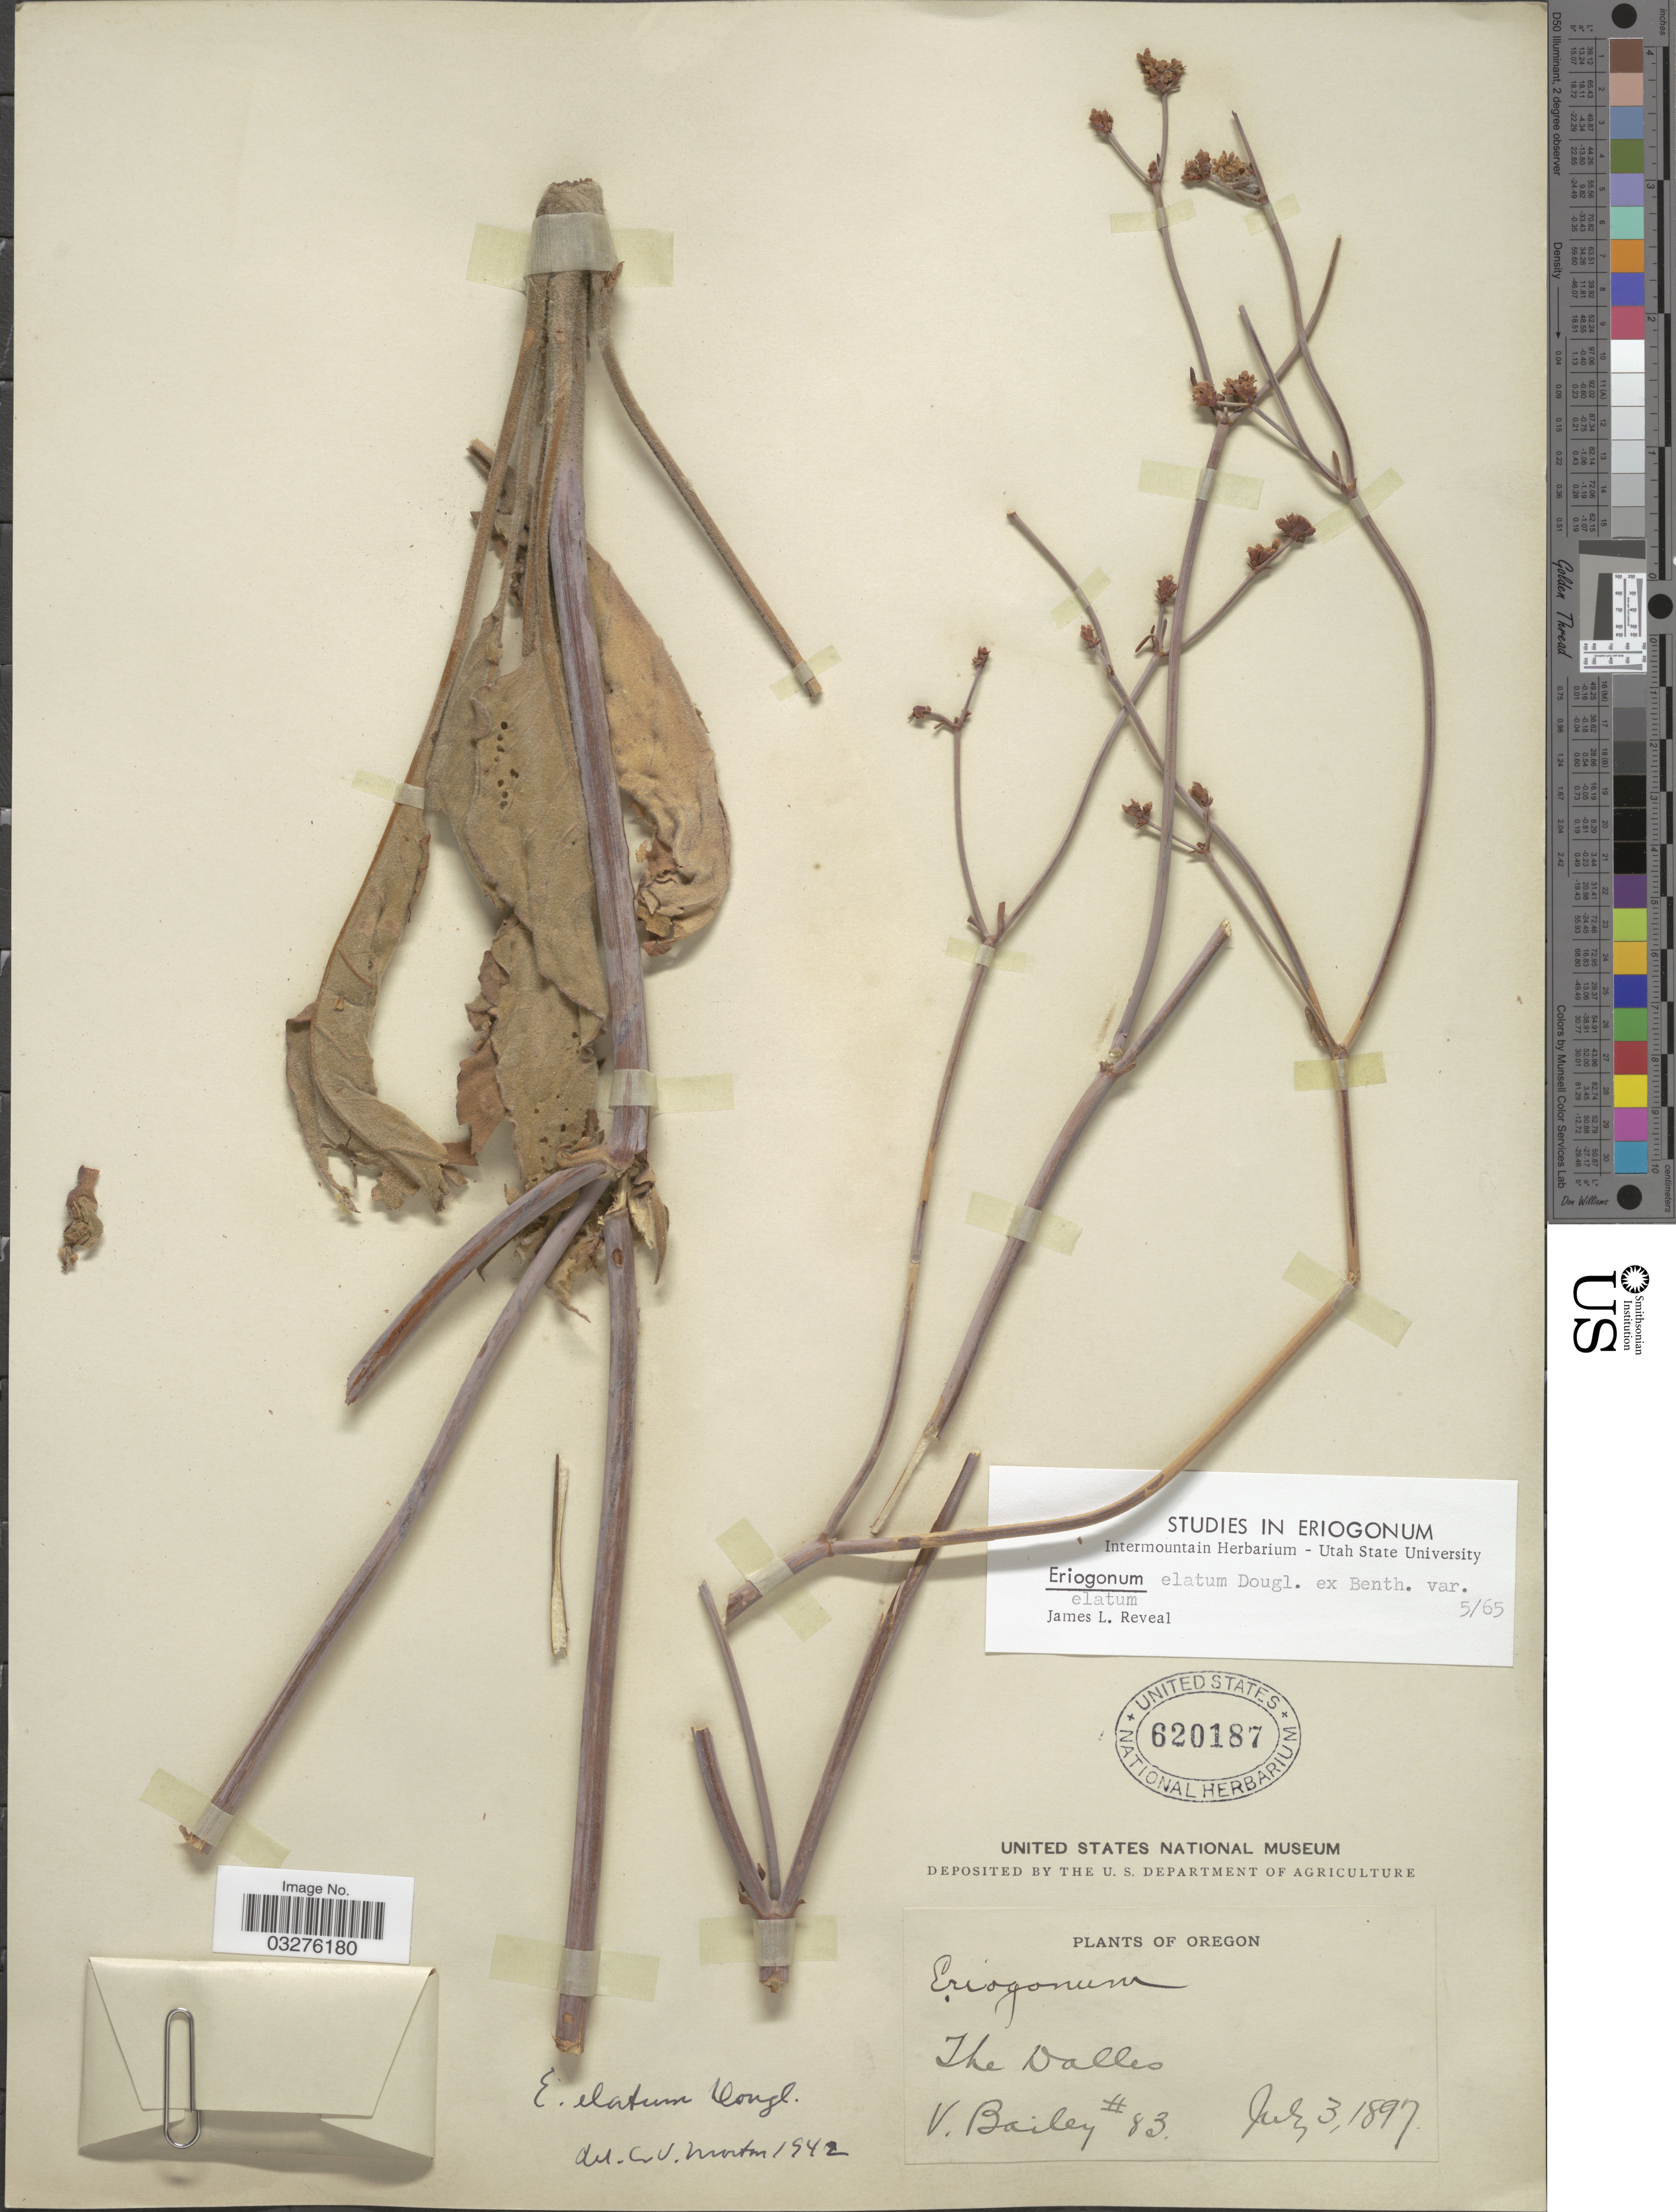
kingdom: Plantae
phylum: Tracheophyta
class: Magnoliopsida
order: Caryophyllales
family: Polygonaceae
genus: Eriogonum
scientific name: Eriogonum elatum var. elatum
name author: Douglas ex Benth.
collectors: V. Bailey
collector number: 83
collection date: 1897-07-03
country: United States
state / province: Oregon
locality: The Dalles.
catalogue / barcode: US 620187